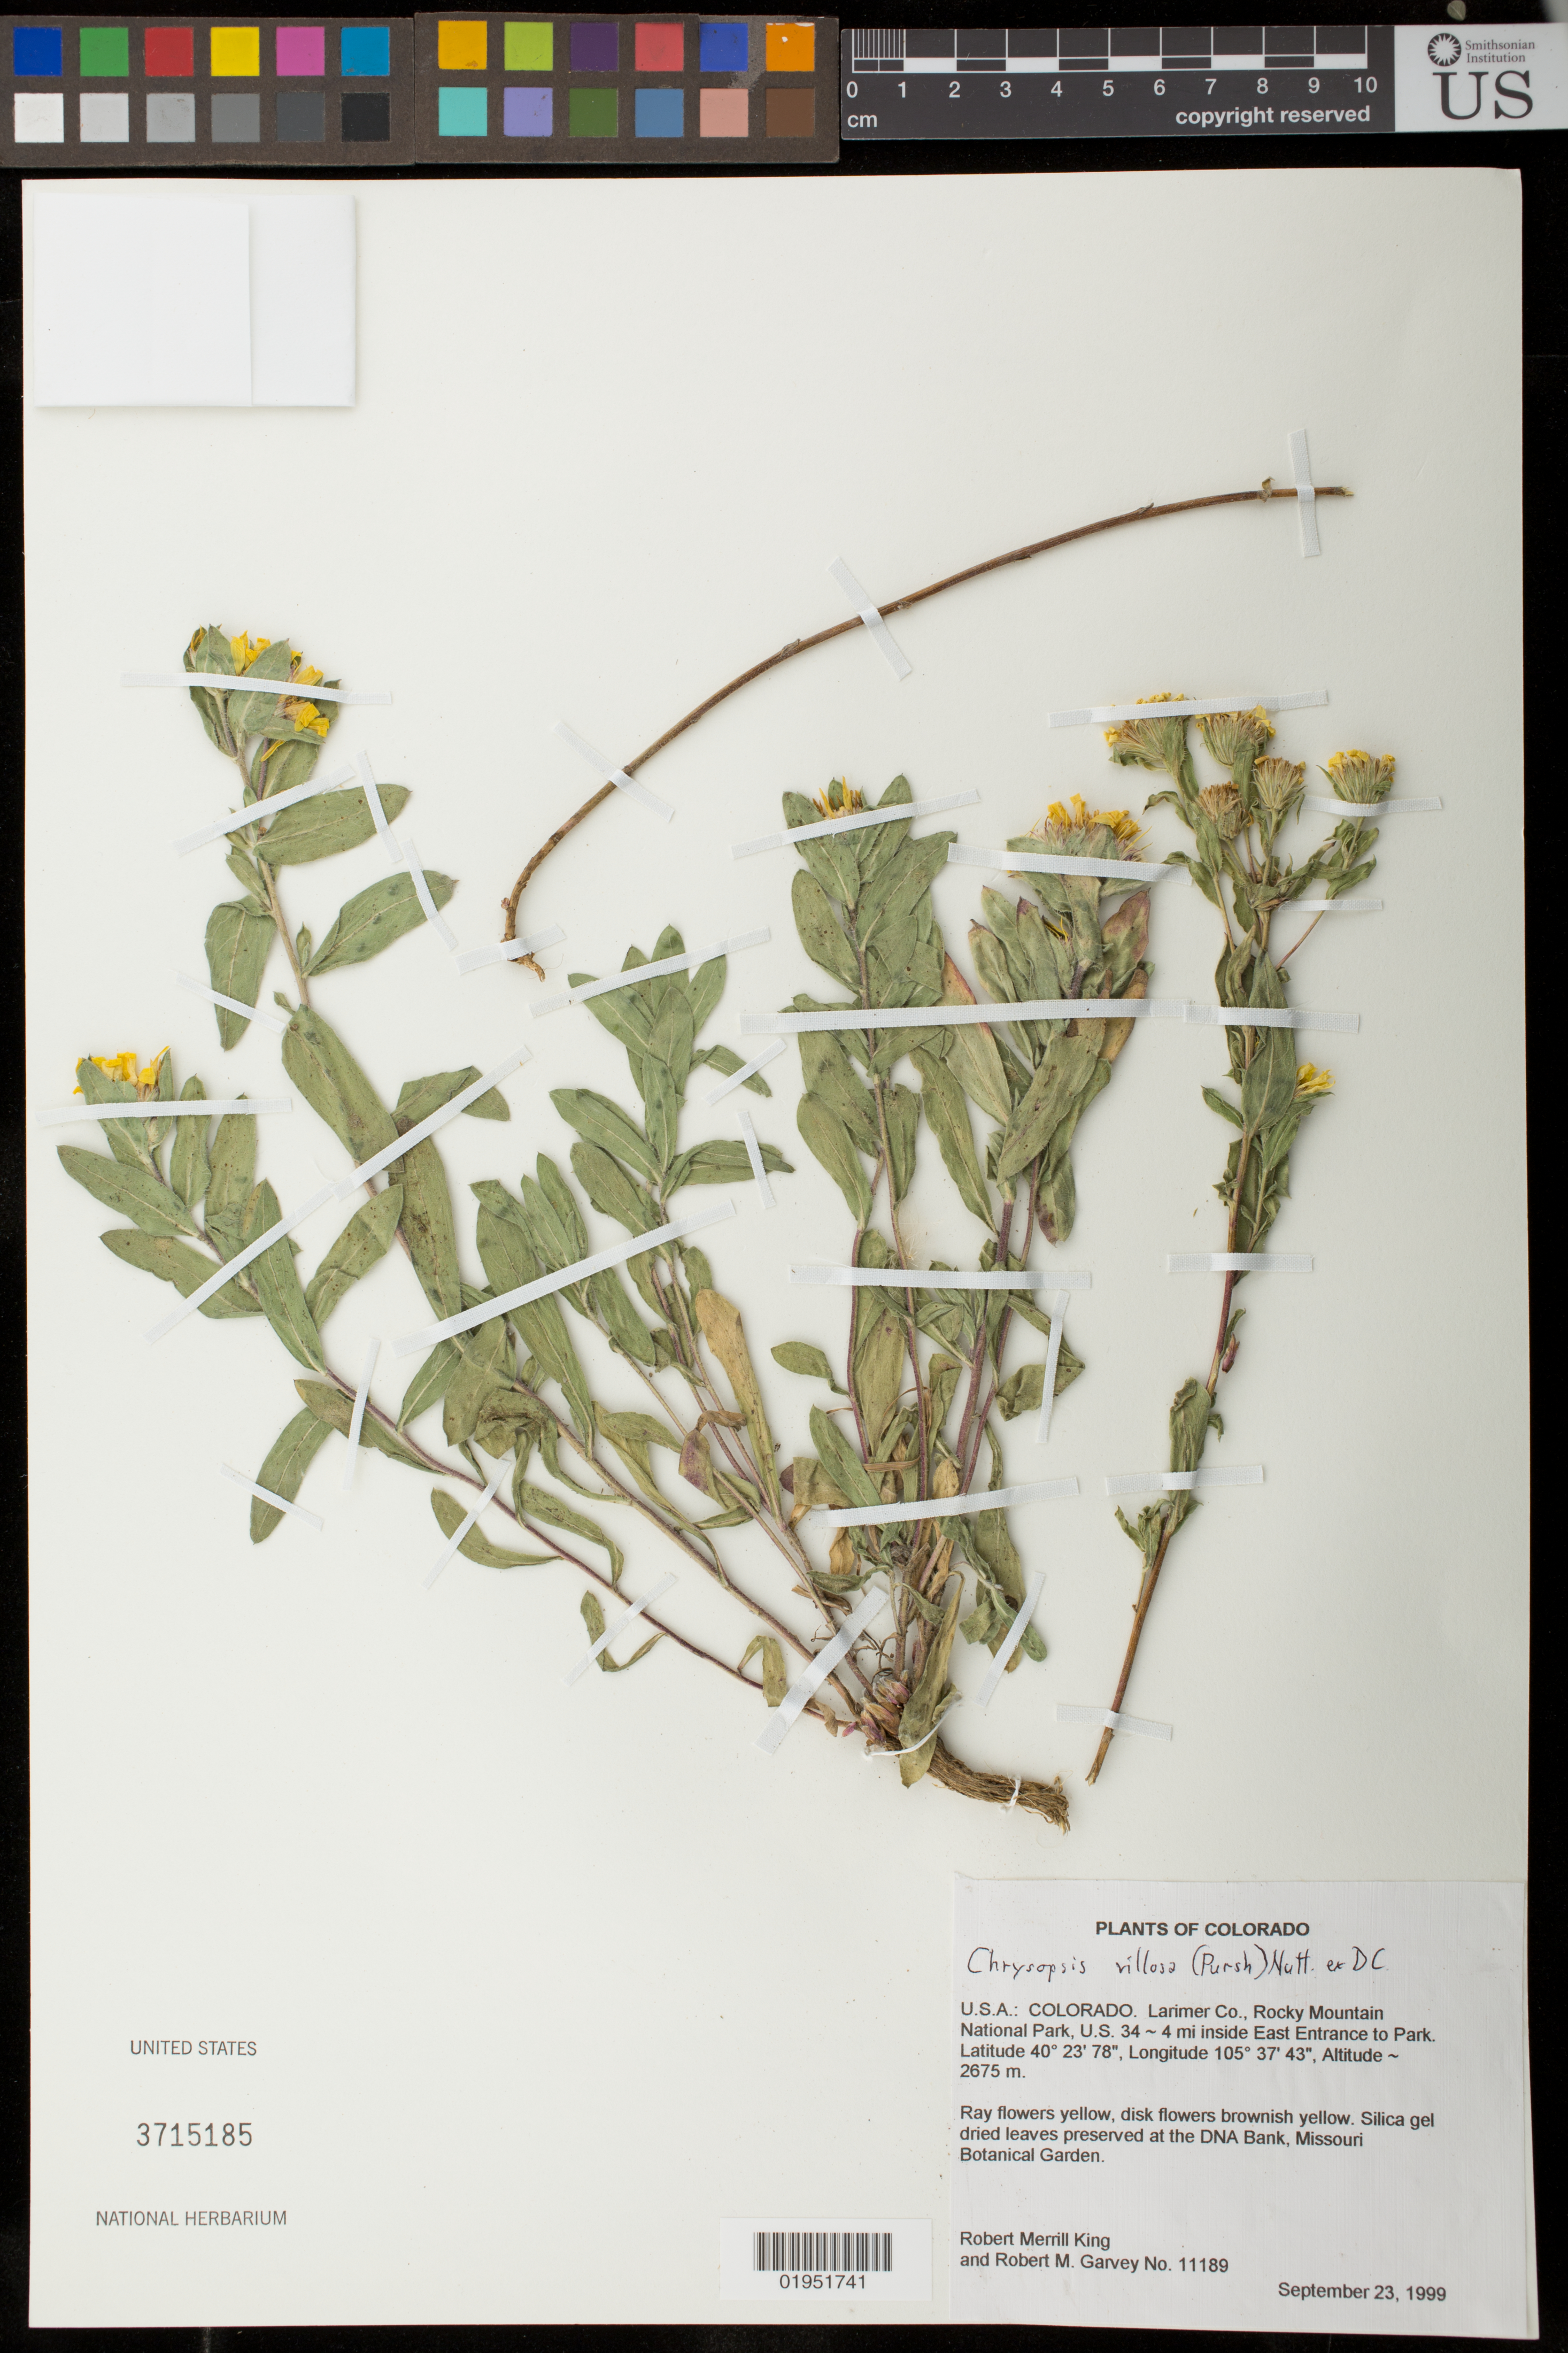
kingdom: Plantae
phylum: Tracheophyta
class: Magnoliopsida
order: Asterales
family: Asteraceae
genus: Chrysopsis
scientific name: Chrysopsis villosa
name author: (Pursh) Nutt. ex DC.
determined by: Robinson, Harold E., (US)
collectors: R. M. King & R. Garvey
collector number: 11189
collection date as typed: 23 Sep 1999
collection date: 1999-09-23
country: United States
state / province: Colorado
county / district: Larimer Co.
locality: Rocky Mountain National Park, US34, ca. 4 mi inside E entrance to park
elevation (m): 2675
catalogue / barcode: US 3715185